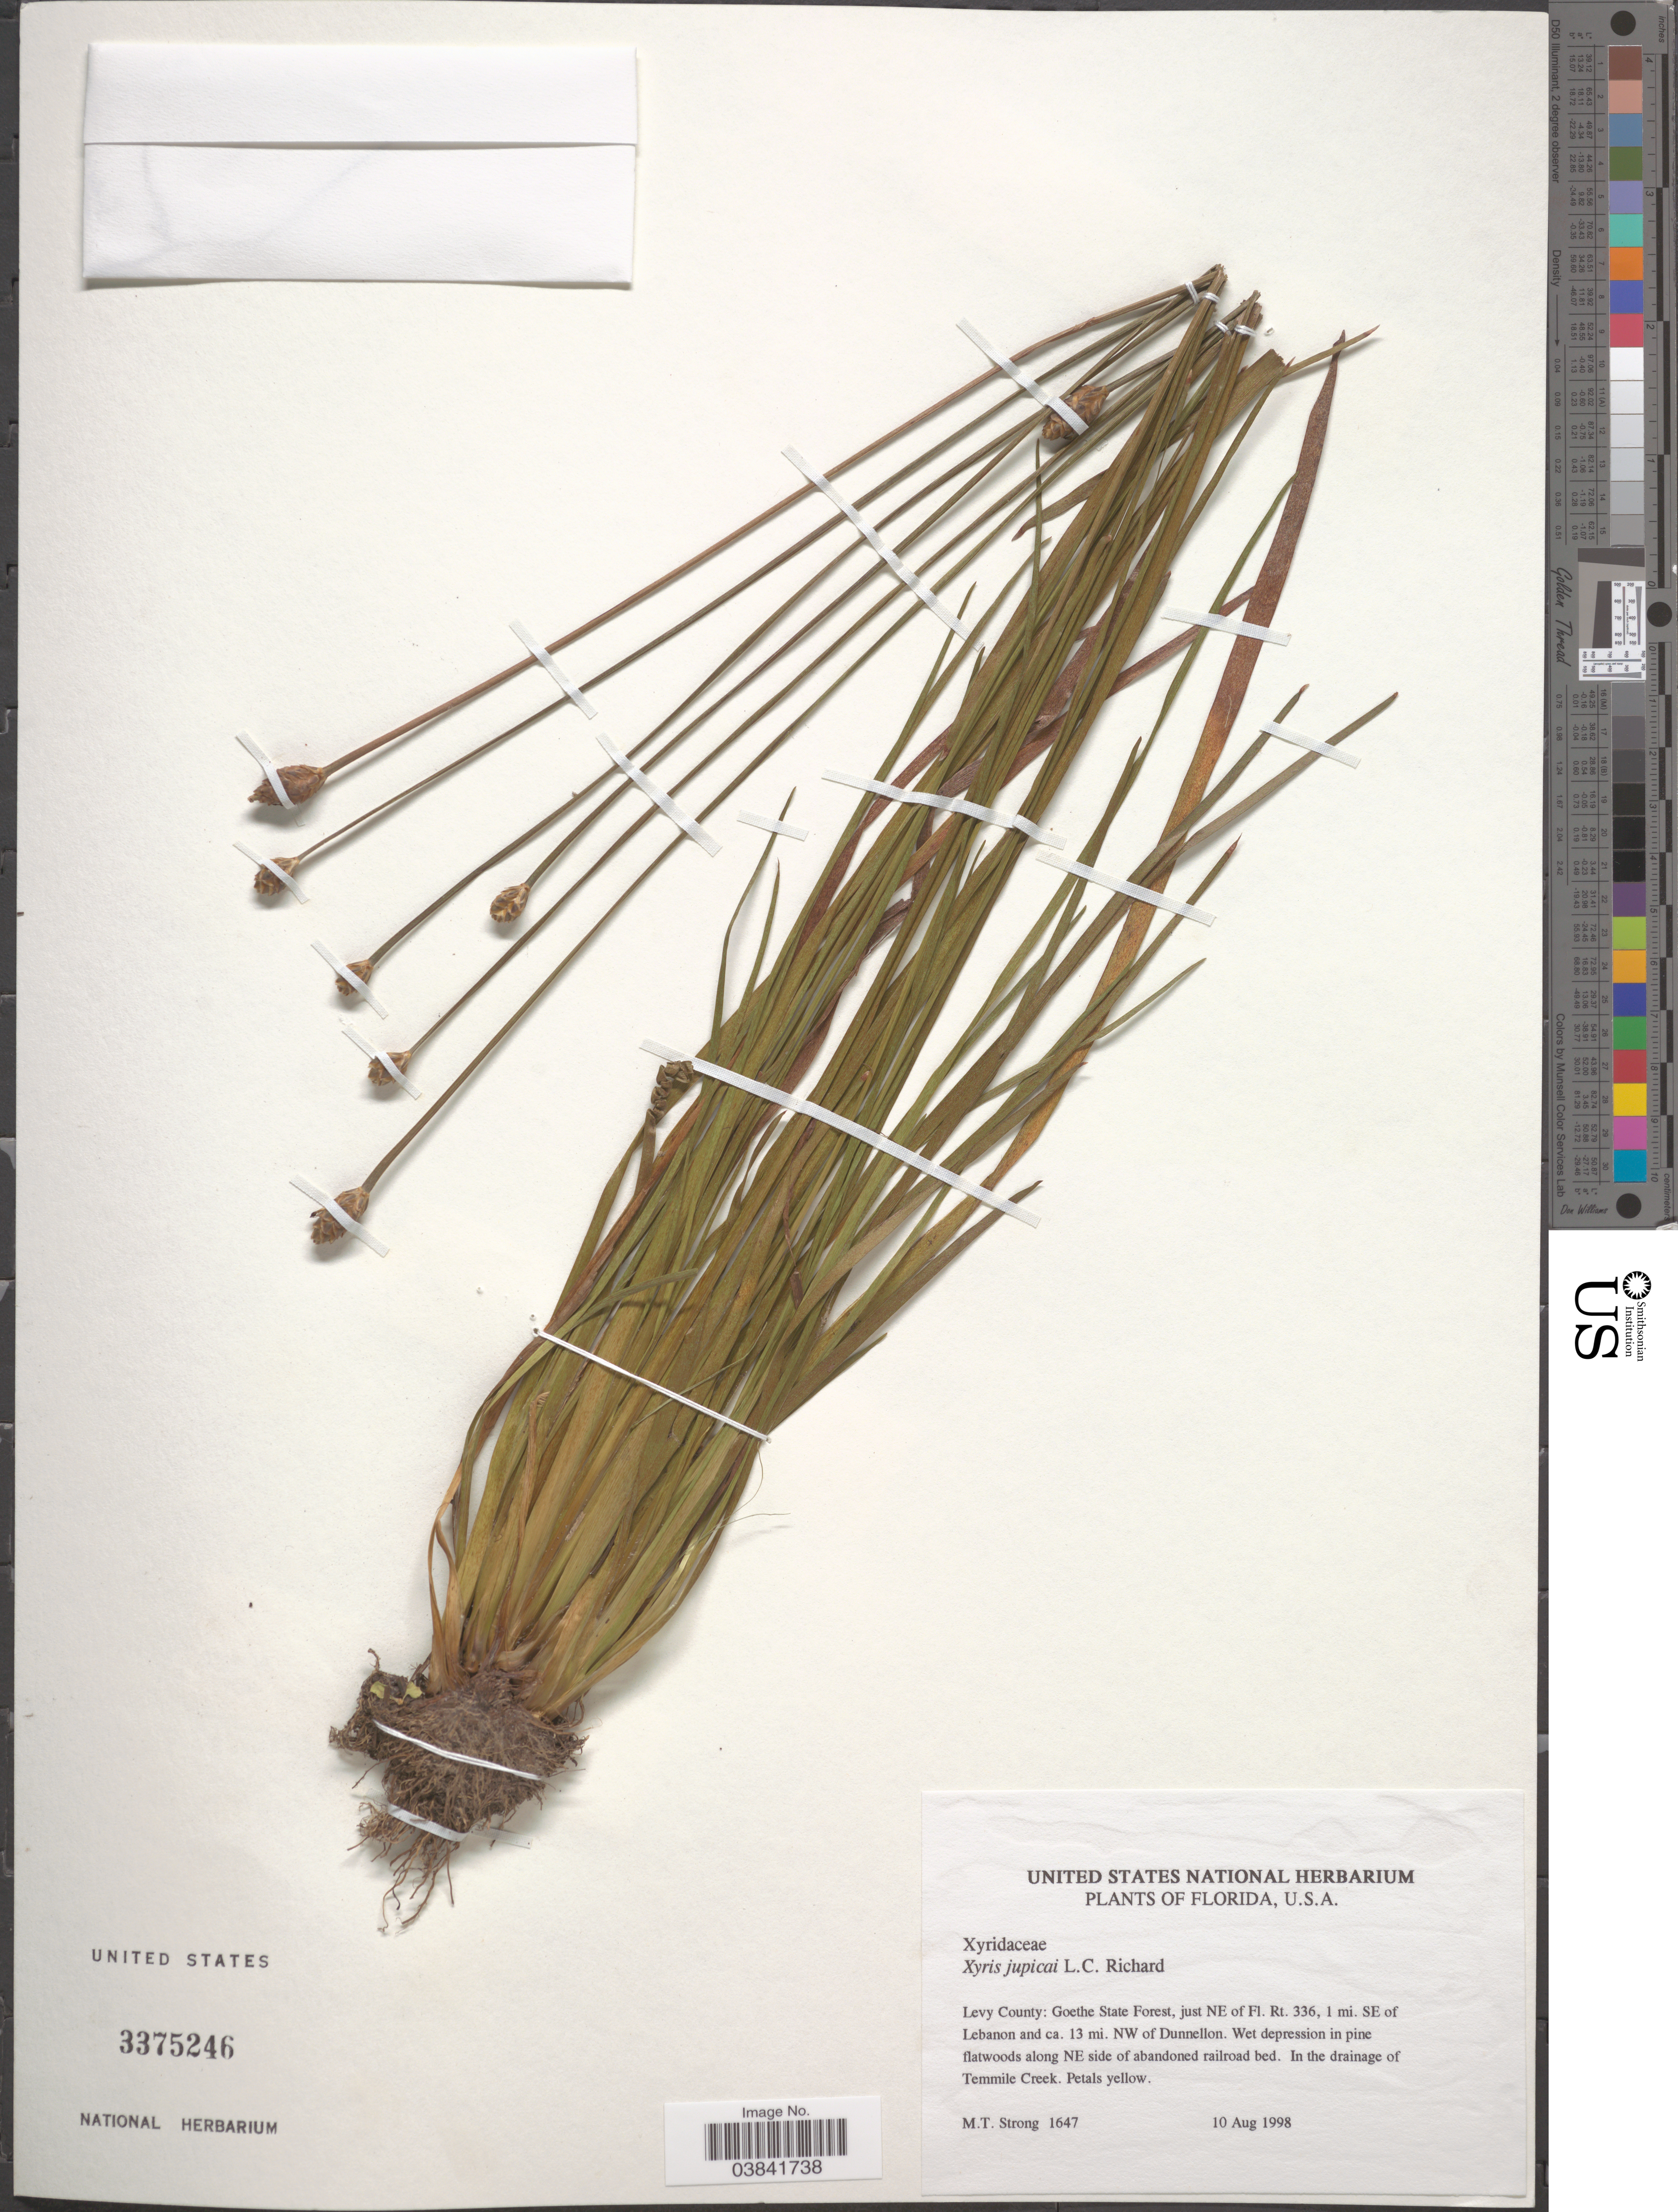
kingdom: Plantae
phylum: Tracheophyta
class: Liliopsida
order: Poales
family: Xyridaceae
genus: Xyris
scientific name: Xyris jupicai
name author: Rich.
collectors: M. T. Strong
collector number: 1647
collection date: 1998-08-10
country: United States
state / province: Florida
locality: Levy County: Goethe State Forest, just NE of Fl. Rt. 336, 1 mi. SE of Lebanon and ca. 13 mi. NW of Dunnellon. Wet depression in pine flatwoods along NE side of abandoned railroad bed. In the drainage of Temmile Creek.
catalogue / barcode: US 3375246